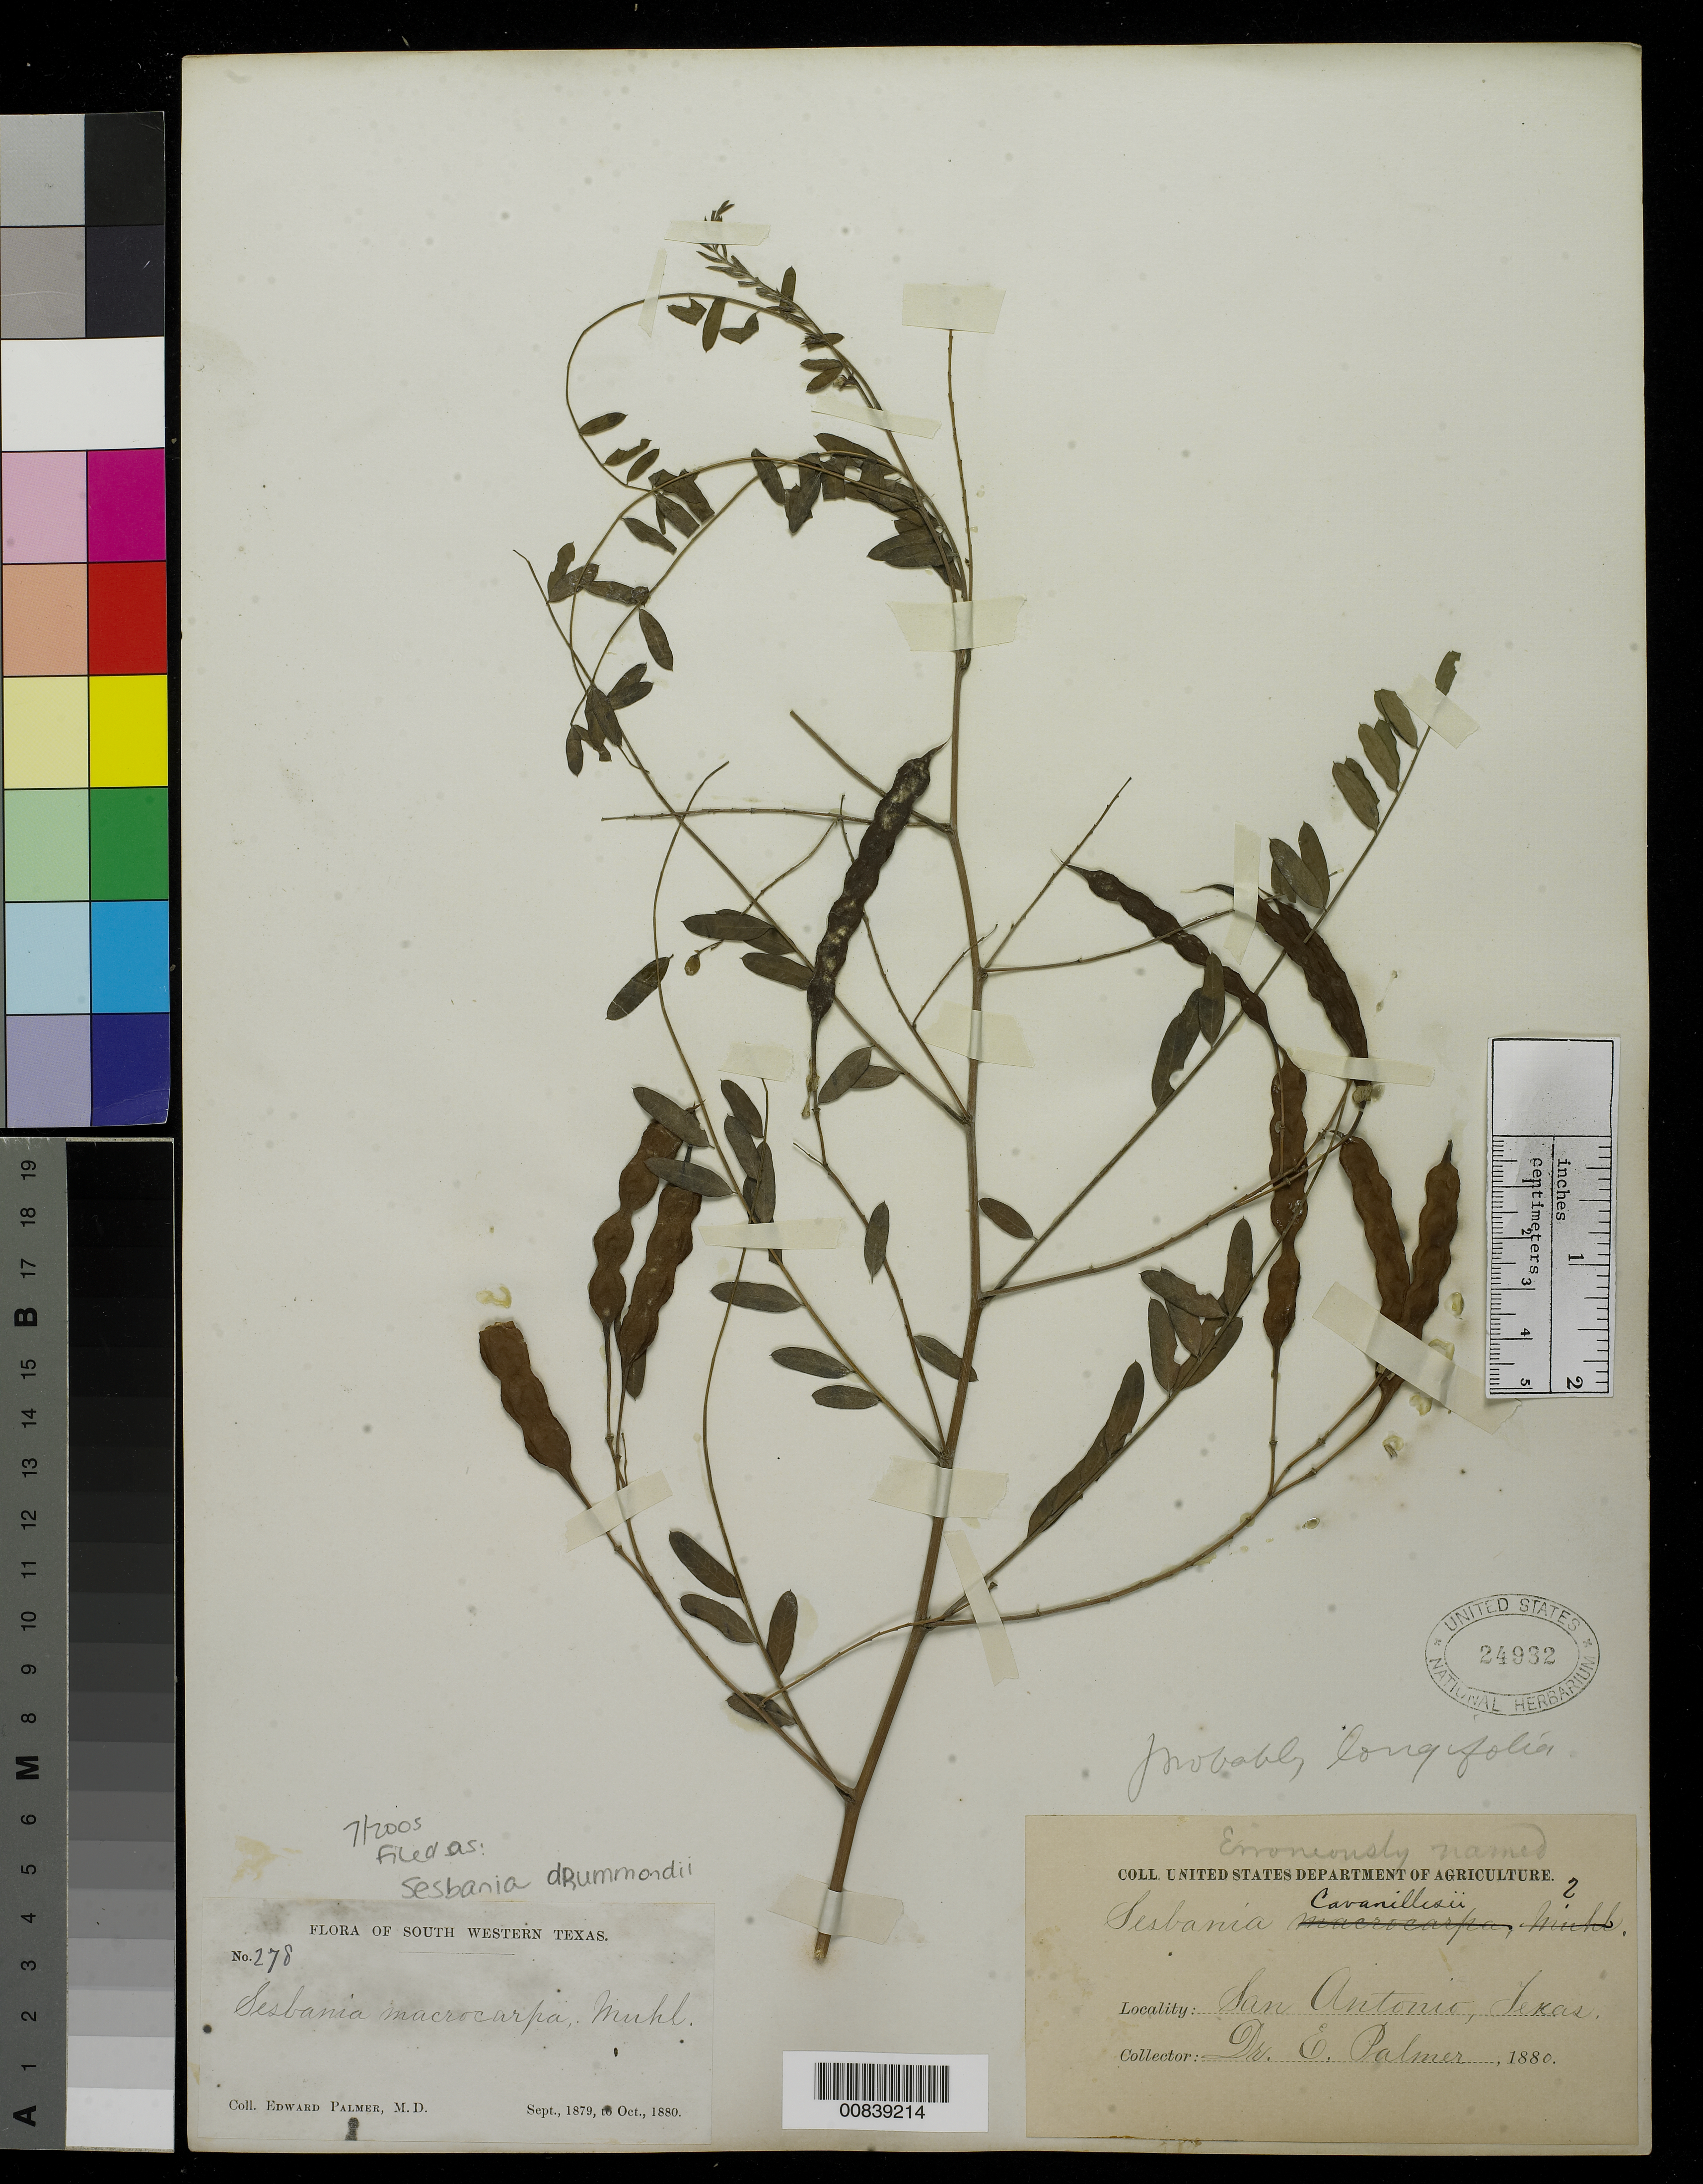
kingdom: Plantae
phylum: Tracheophyta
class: Magnoliopsida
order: Fabales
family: Fabaceae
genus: Sesbania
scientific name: Sesbania drummondii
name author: (Rydb.) Cory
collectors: E. Palmer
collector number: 278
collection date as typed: Sep 1879 to -- Oct 1880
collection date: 1879-09/1880-10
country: United States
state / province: Texas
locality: San Antonio, Texas.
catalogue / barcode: US 24932